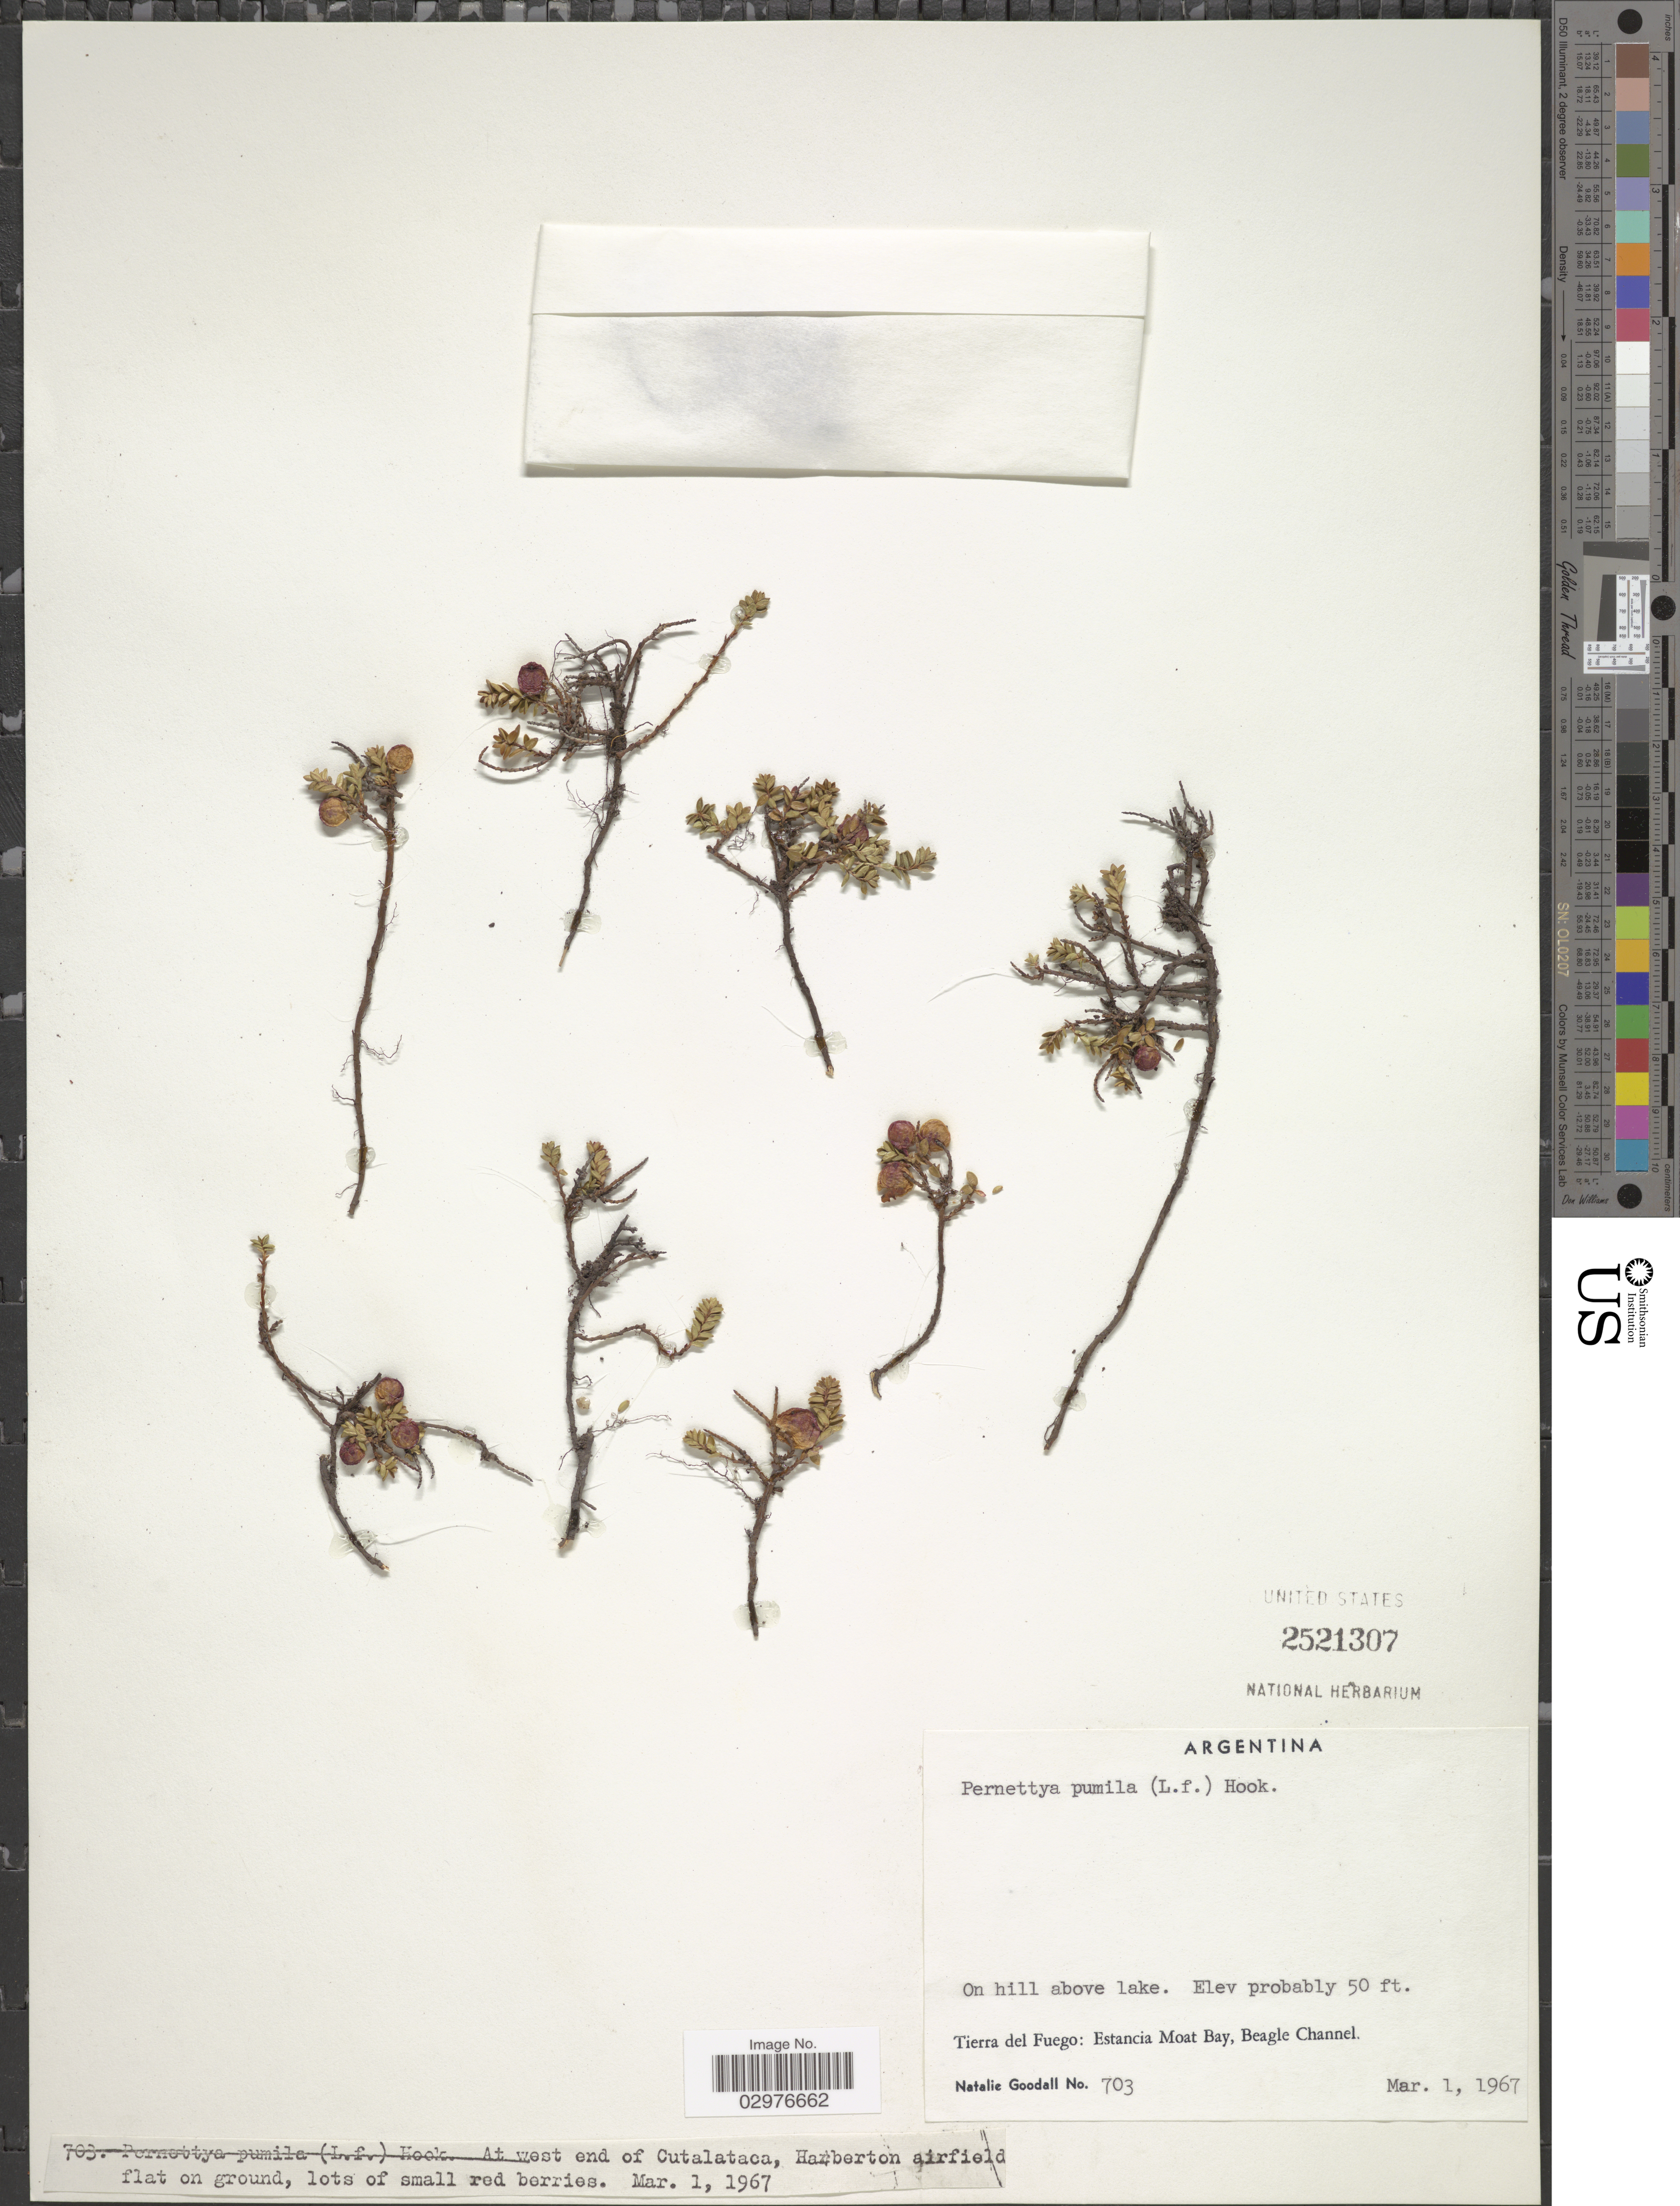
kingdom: Plantae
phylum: Tracheophyta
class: Magnoliopsida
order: Ericales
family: Ericaceae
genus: Gaultheria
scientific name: Gaultheria pumila var. pumila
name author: (L. f.) D.J. Middleton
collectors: N. Goodall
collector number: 703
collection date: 1967-03-01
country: Argentina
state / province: Tierra del Fuego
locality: Estancia Moat Bay, Beagle Channel. West end of Cutalataca, Harberton airfield.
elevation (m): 15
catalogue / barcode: US 2521307